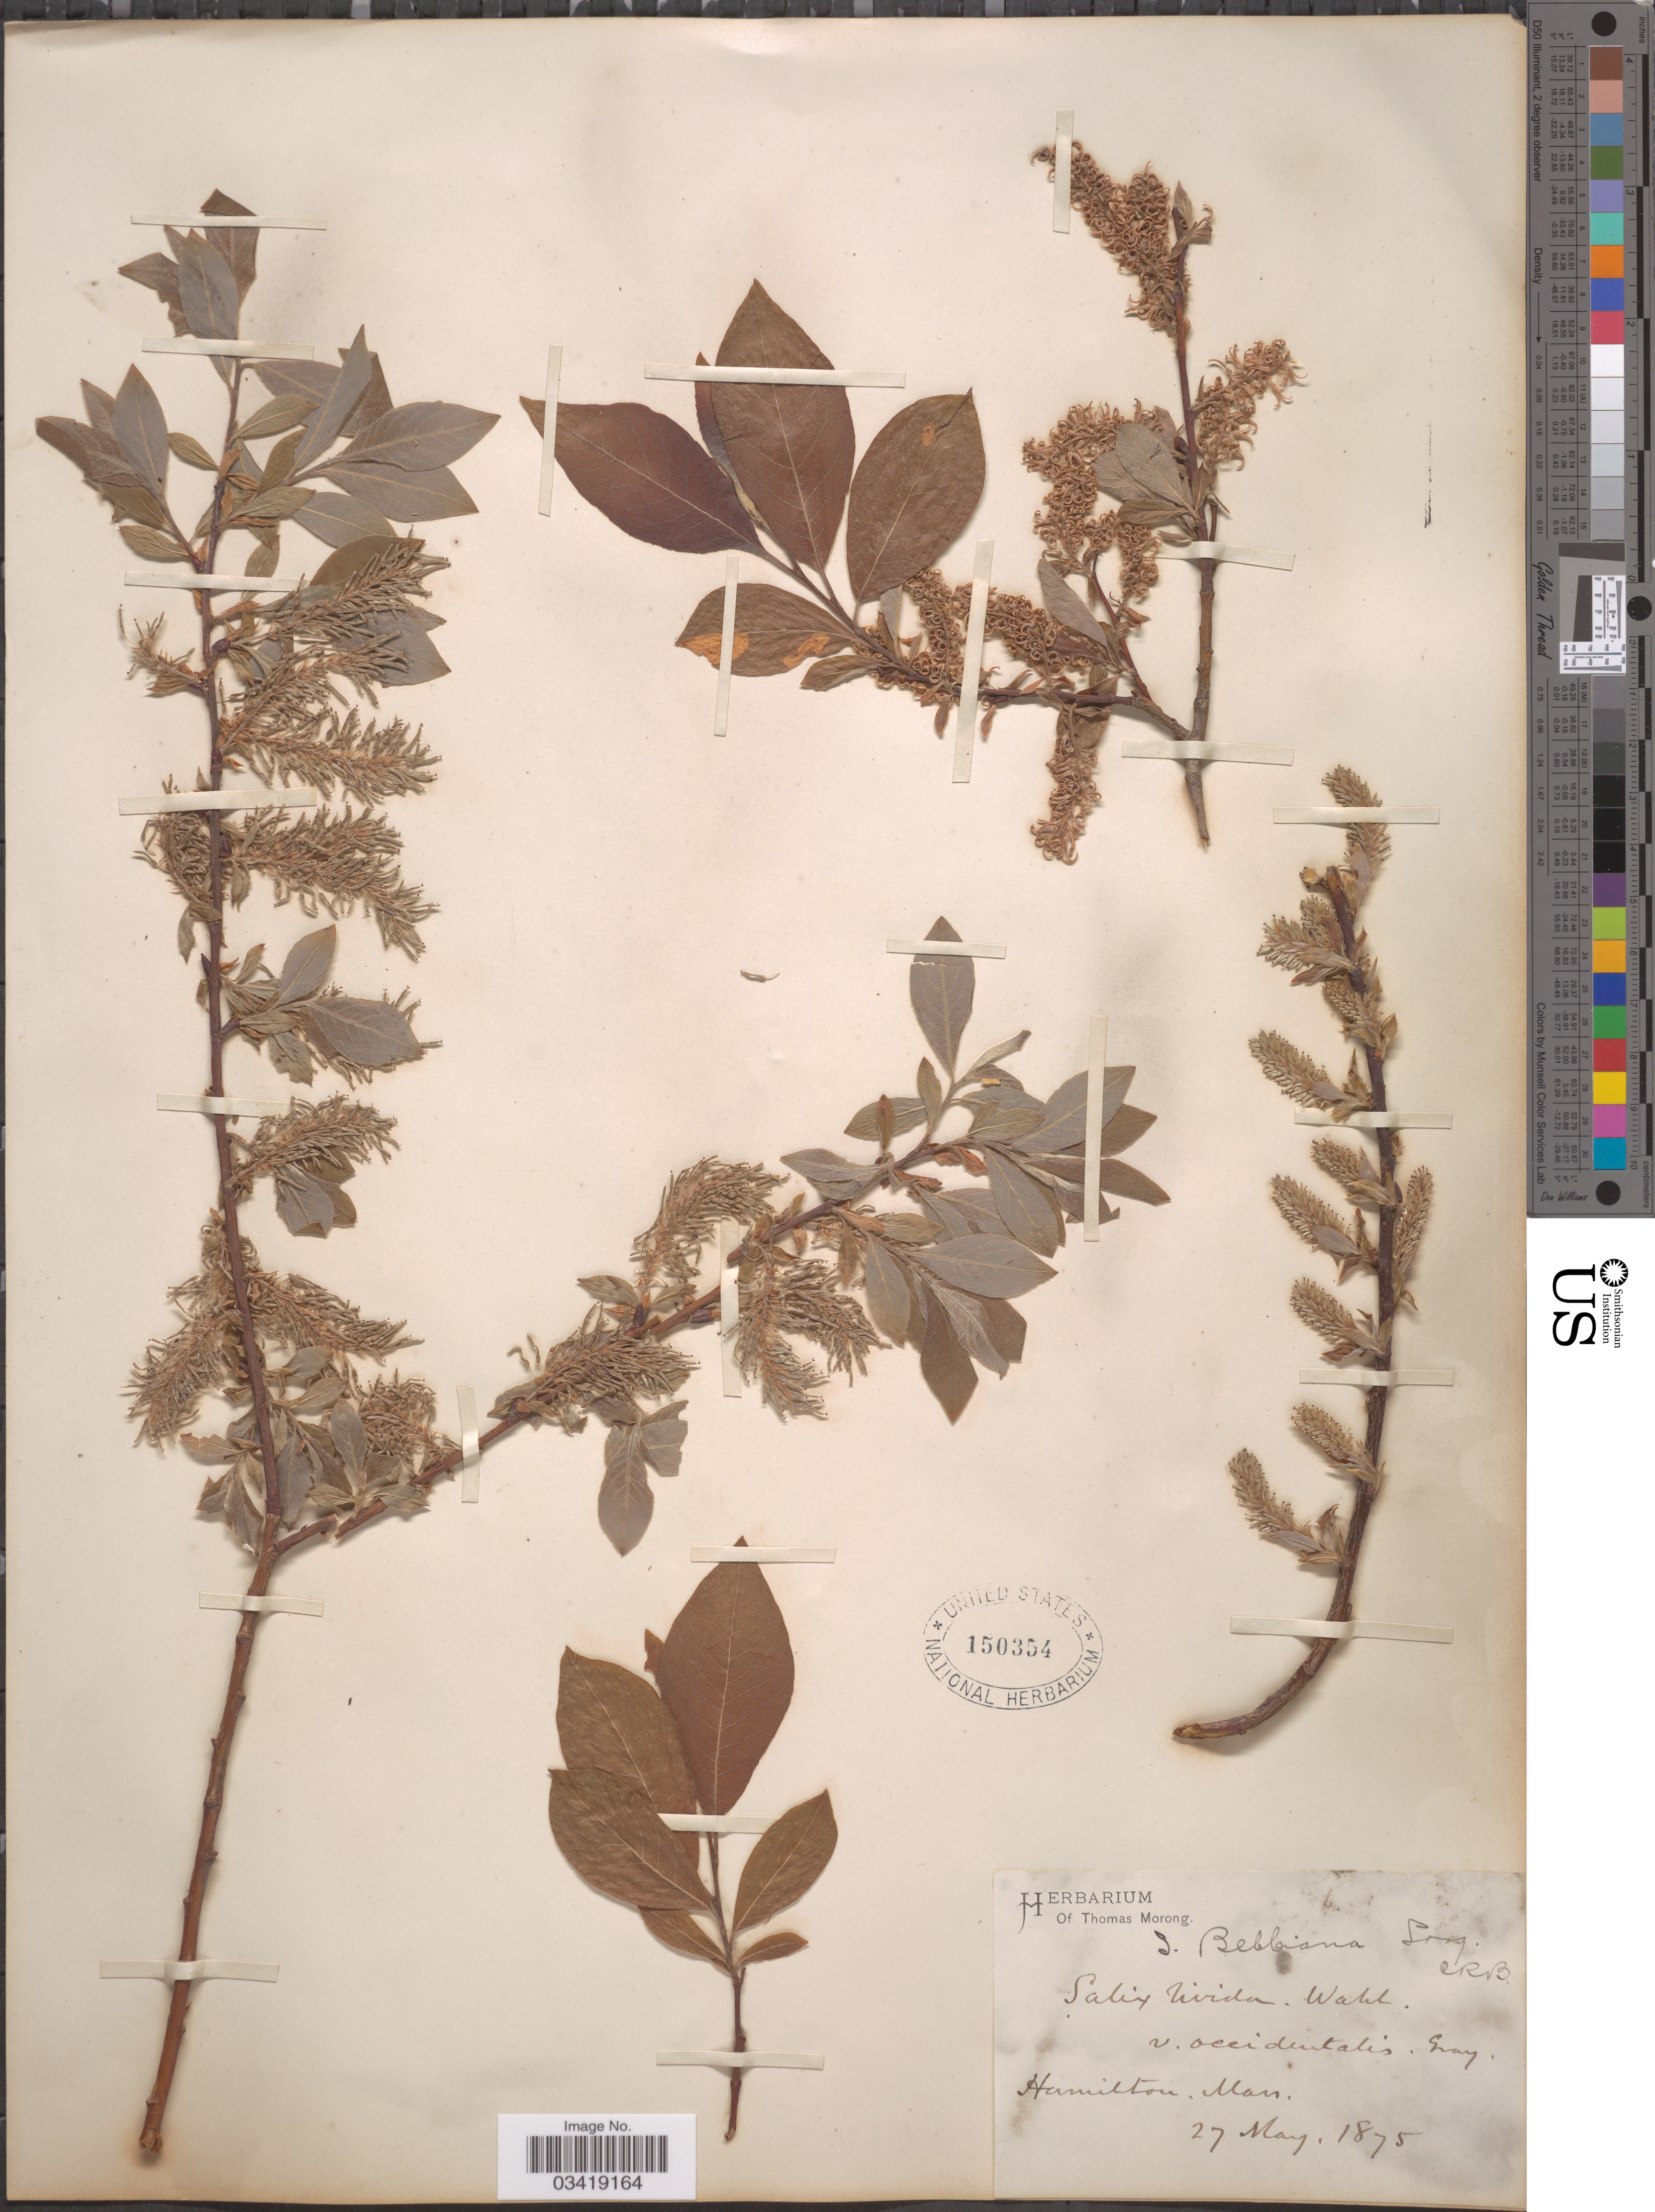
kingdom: Plantae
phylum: Tracheophyta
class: Magnoliopsida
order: Malpighiales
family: Salicaceae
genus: Salix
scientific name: Salix bebbiana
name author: Sarg.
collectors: T. Morong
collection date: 1875-05-27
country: United States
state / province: Massachusetts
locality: Hamilton.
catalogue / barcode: US 150354